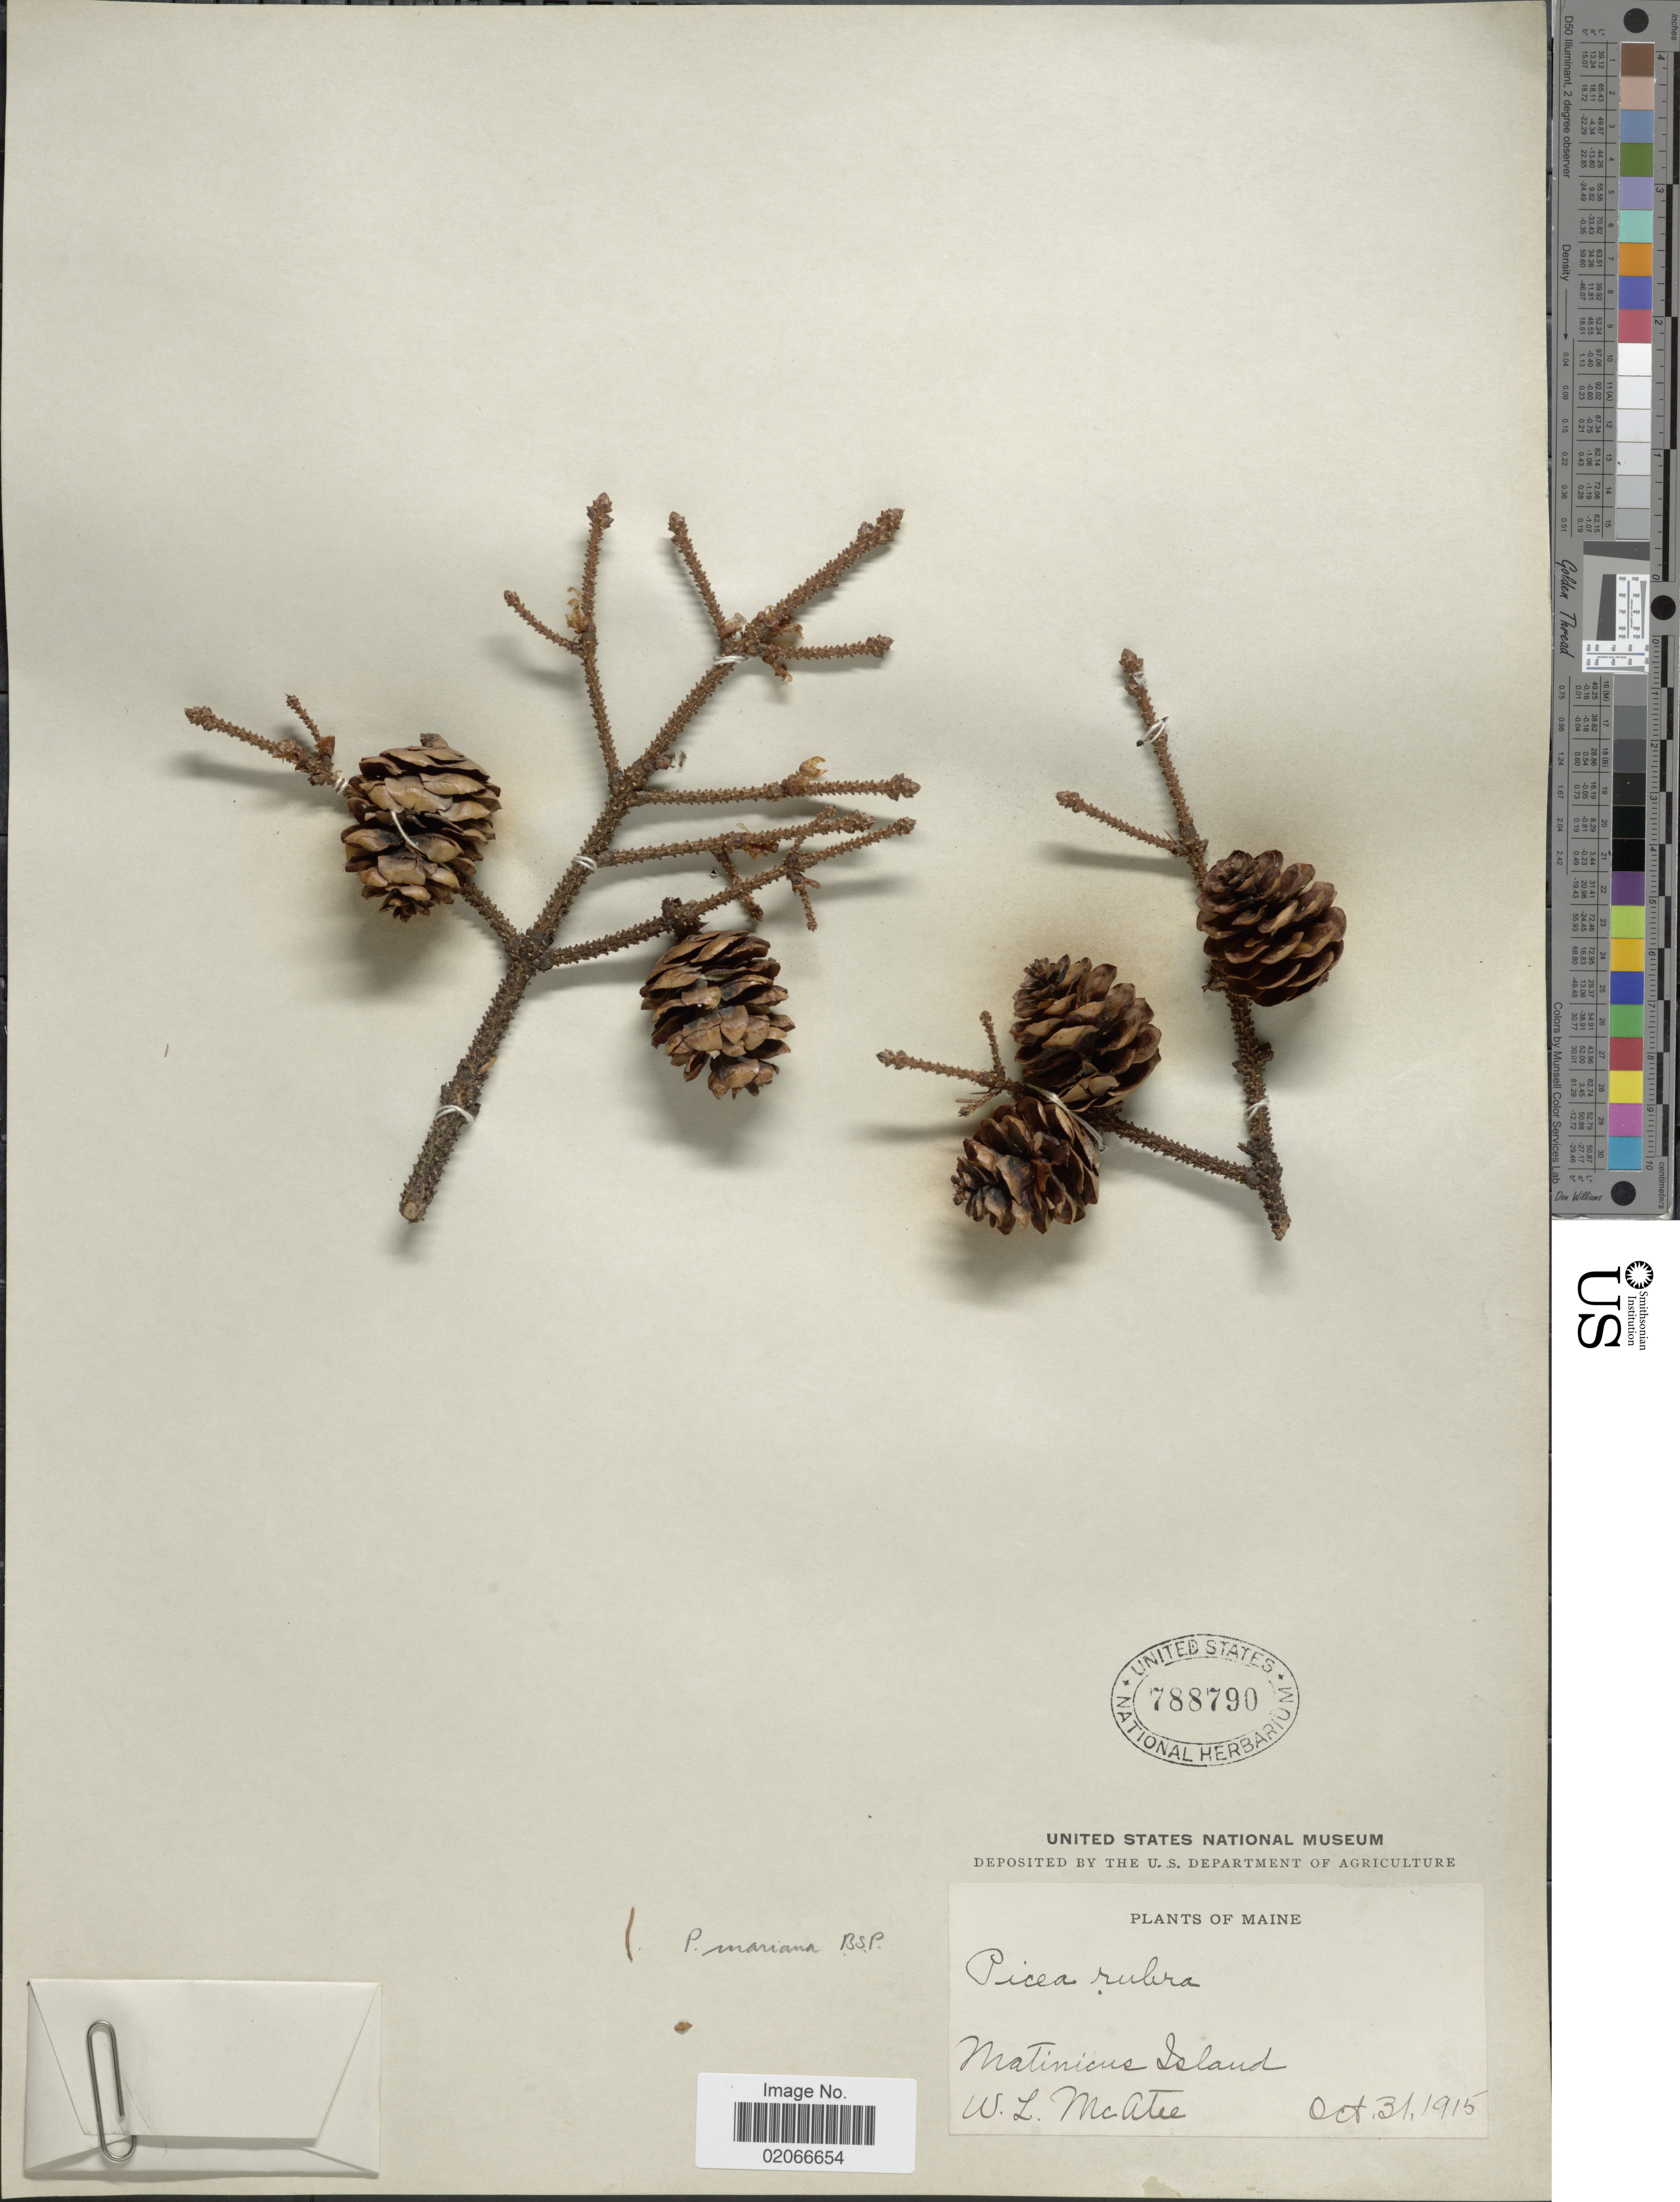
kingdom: Plantae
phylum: Tracheophyta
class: Pinopsida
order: Pinales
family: Pinaceae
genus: Picea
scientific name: Picea mariana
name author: (Mill.) Britton, Stearns & Poggenb.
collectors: W. McAtee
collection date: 1915-10-31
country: United States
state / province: Maine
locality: Matinicus Island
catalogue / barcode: US 788790